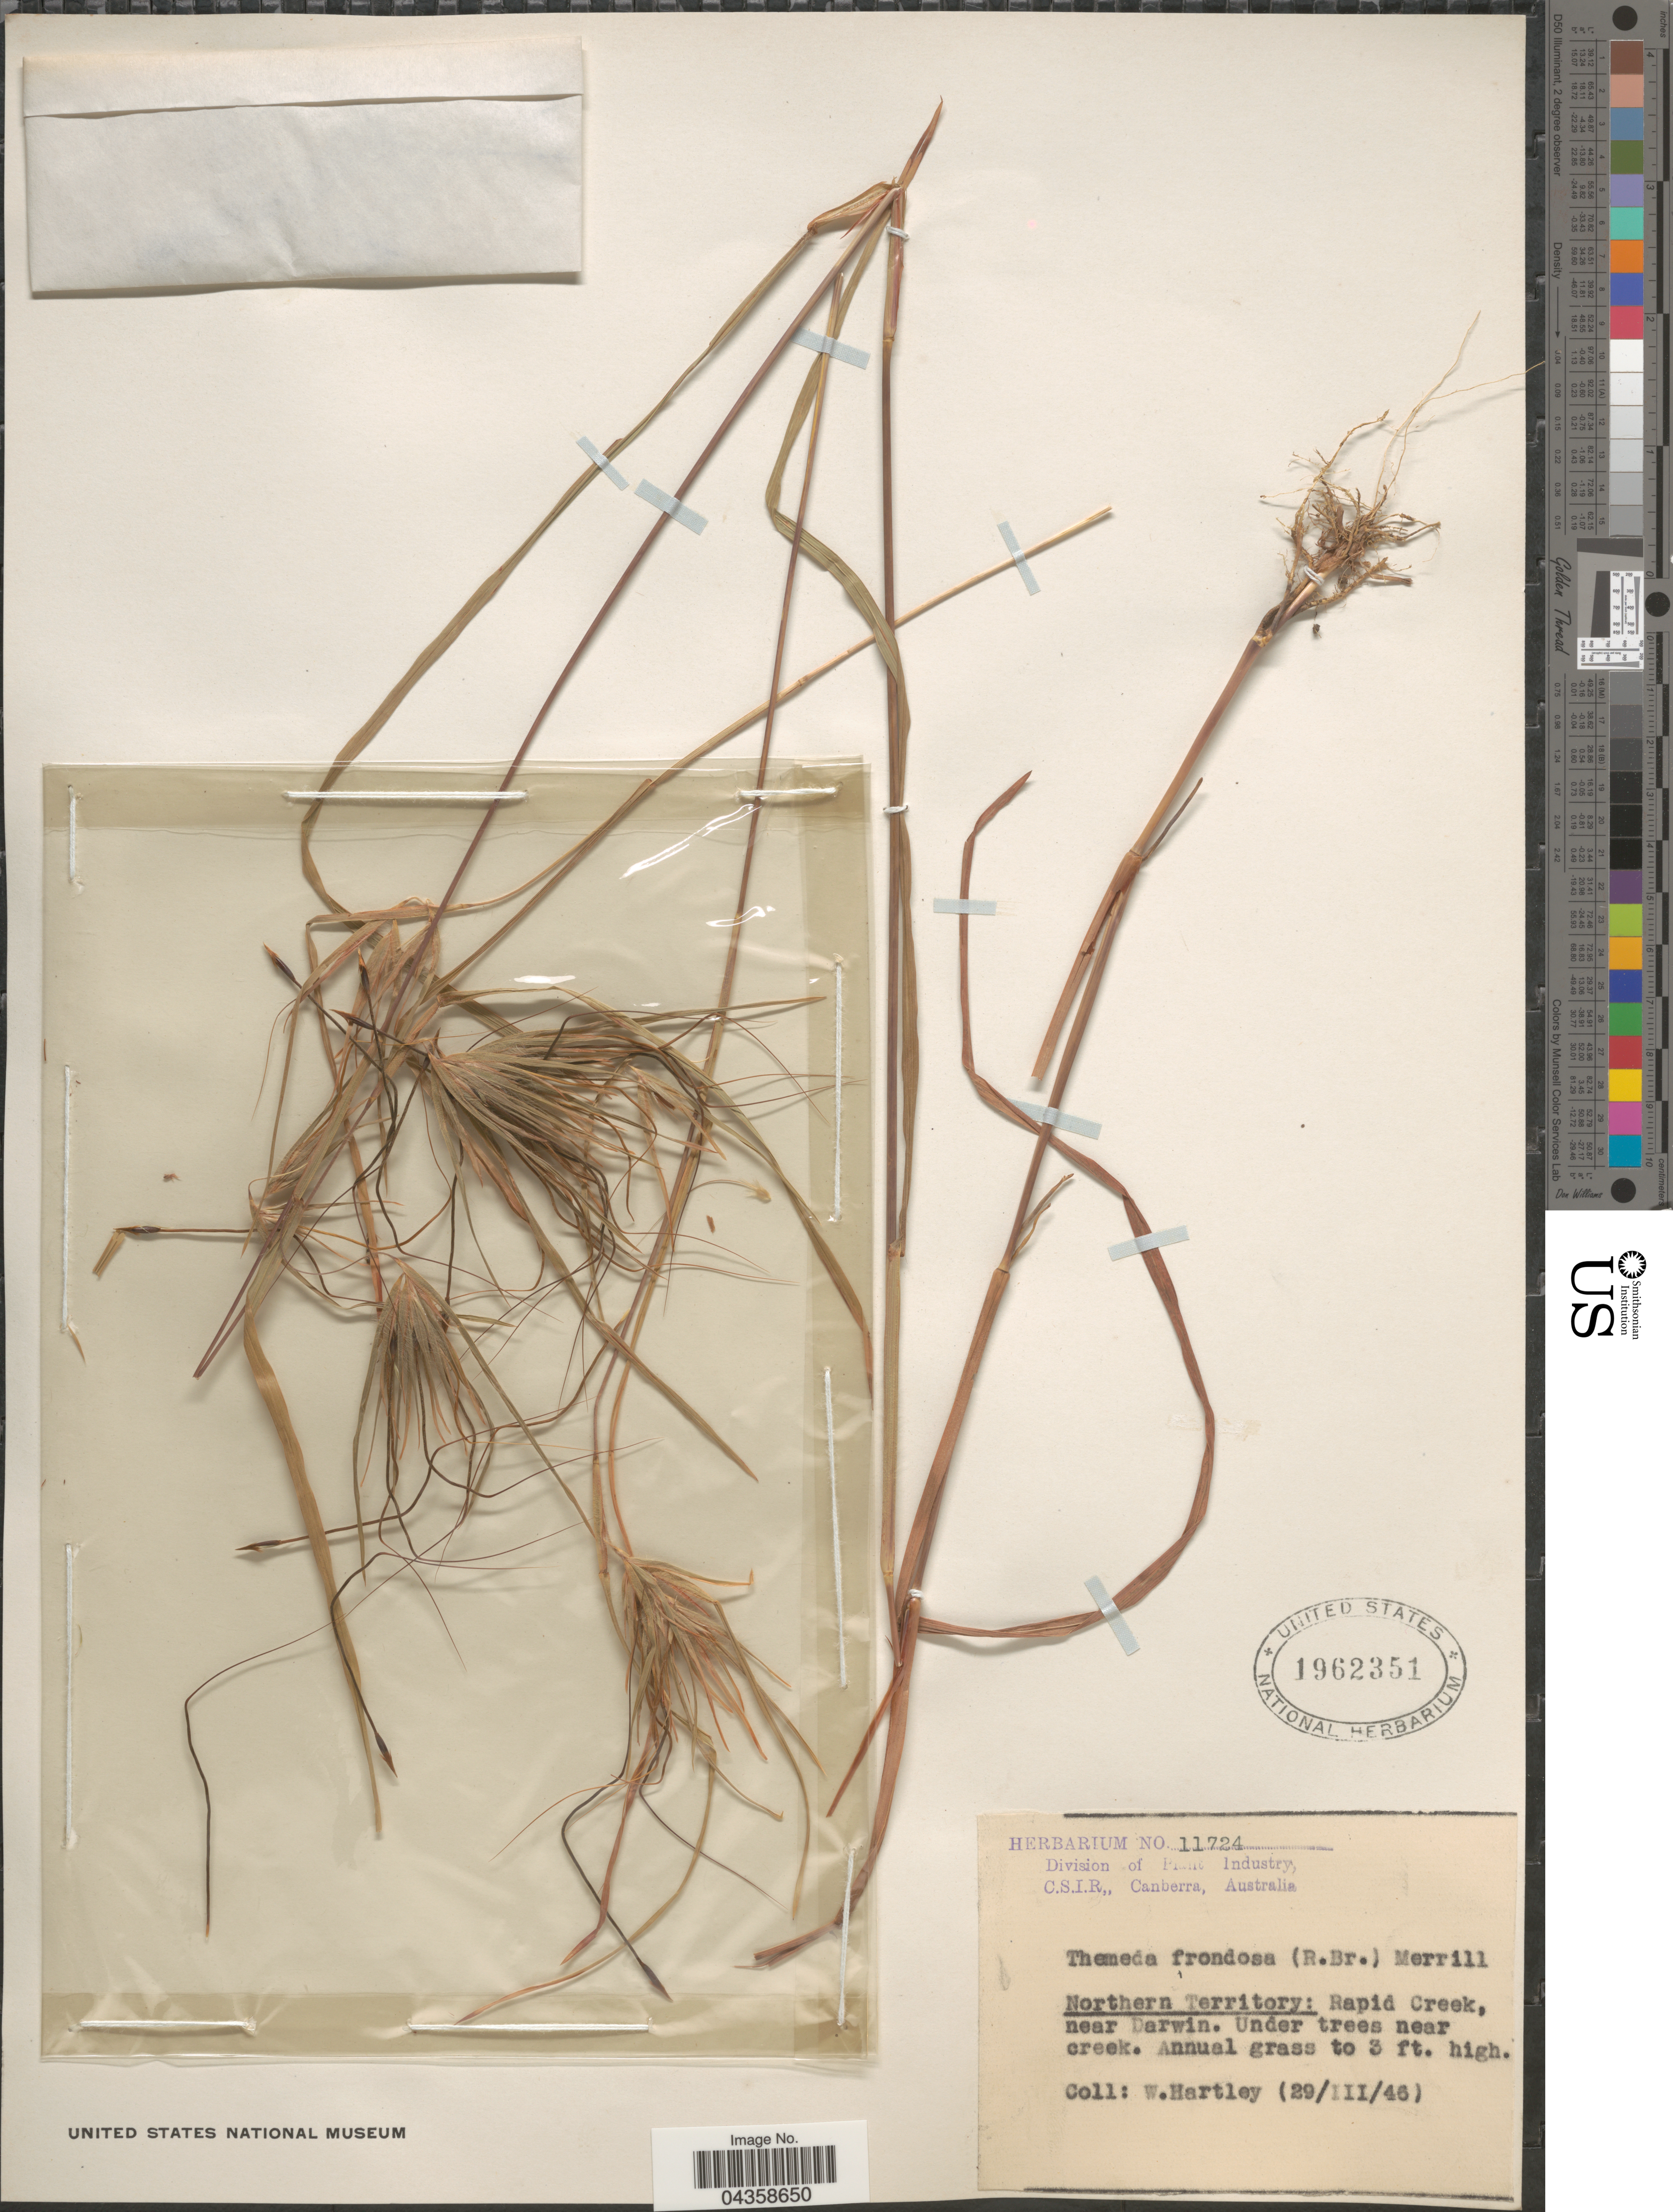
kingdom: Plantae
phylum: Tracheophyta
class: Liliopsida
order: Poales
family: Poaceae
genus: Themeda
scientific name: Themeda arguens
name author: (L.) Hack.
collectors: W. Hartley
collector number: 11724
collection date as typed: Transcribed d/m/y: 29/3/46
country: Australia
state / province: Northern Territory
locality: Rapid Creek, near Darwin. Under trees near creek.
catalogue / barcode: US 1962351